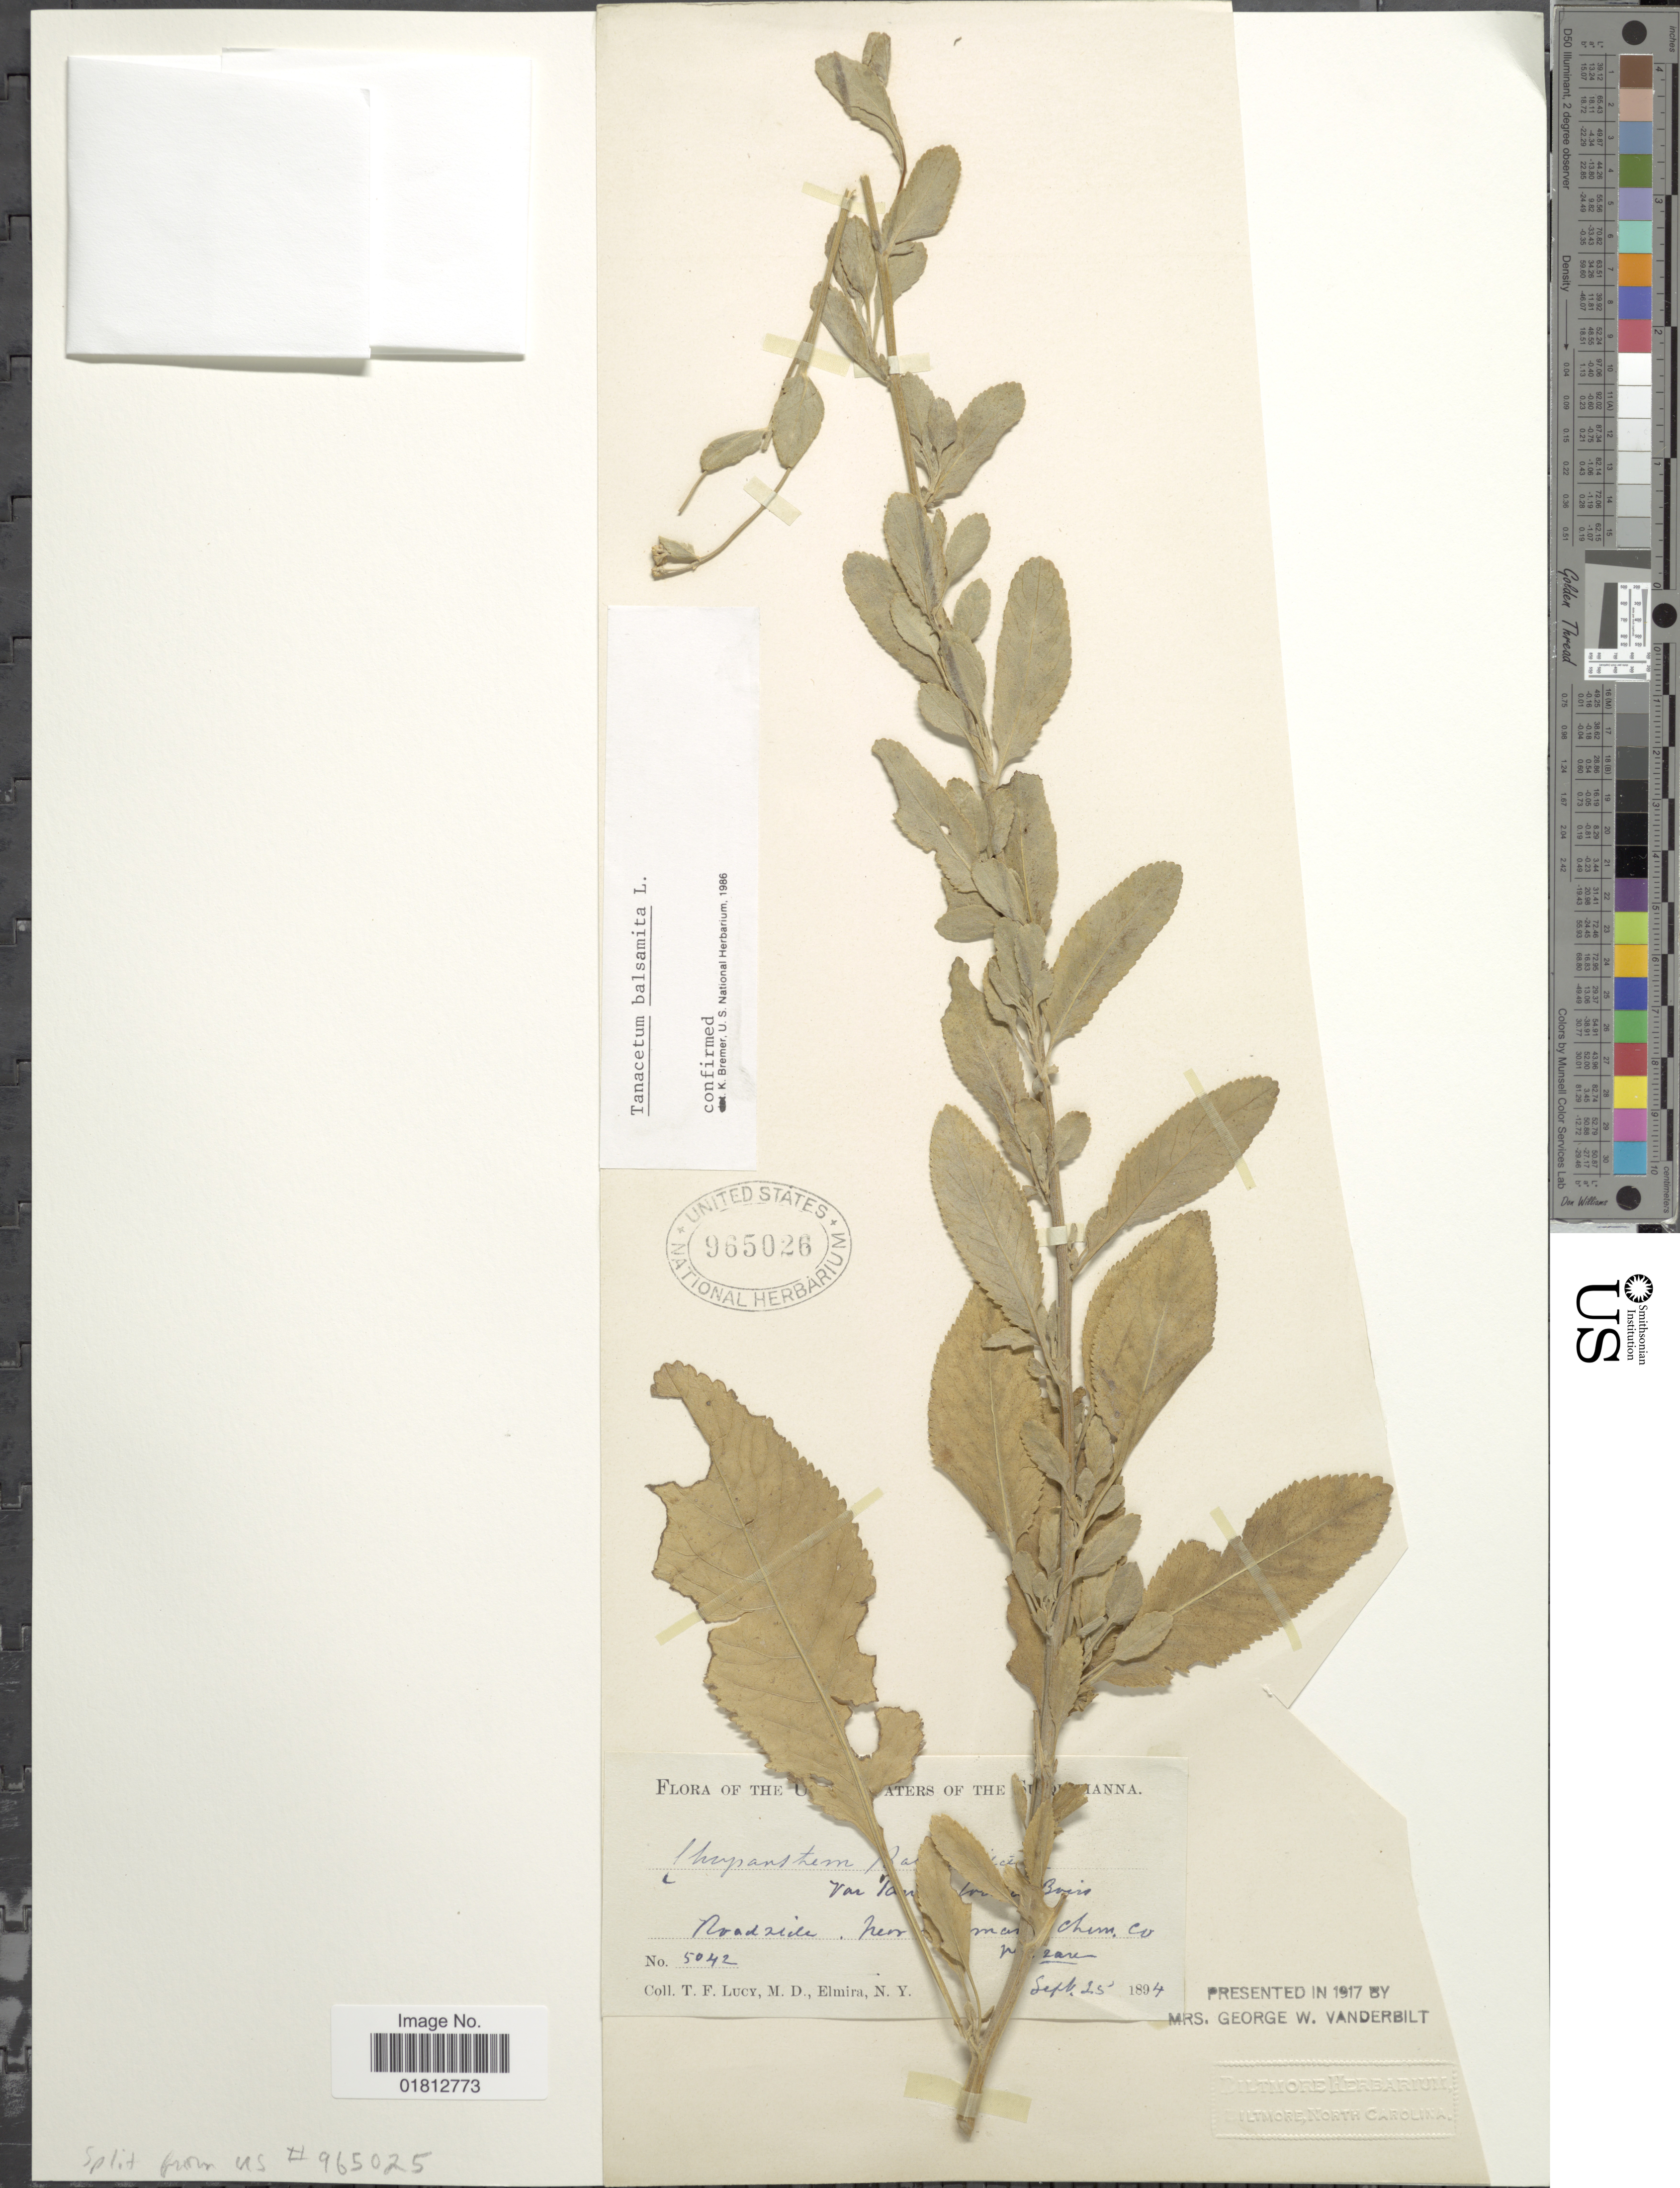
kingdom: Plantae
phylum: Tracheophyta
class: Magnoliopsida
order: Asterales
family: Asteraceae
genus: Tanacetum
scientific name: Tanacetum balsamita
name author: L.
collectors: T. Lucy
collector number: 5042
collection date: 1894-09-25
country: United States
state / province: New York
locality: Upper Waters of the Susquehanna, roadside near [illegible text], Chem. Co.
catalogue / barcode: US 965026